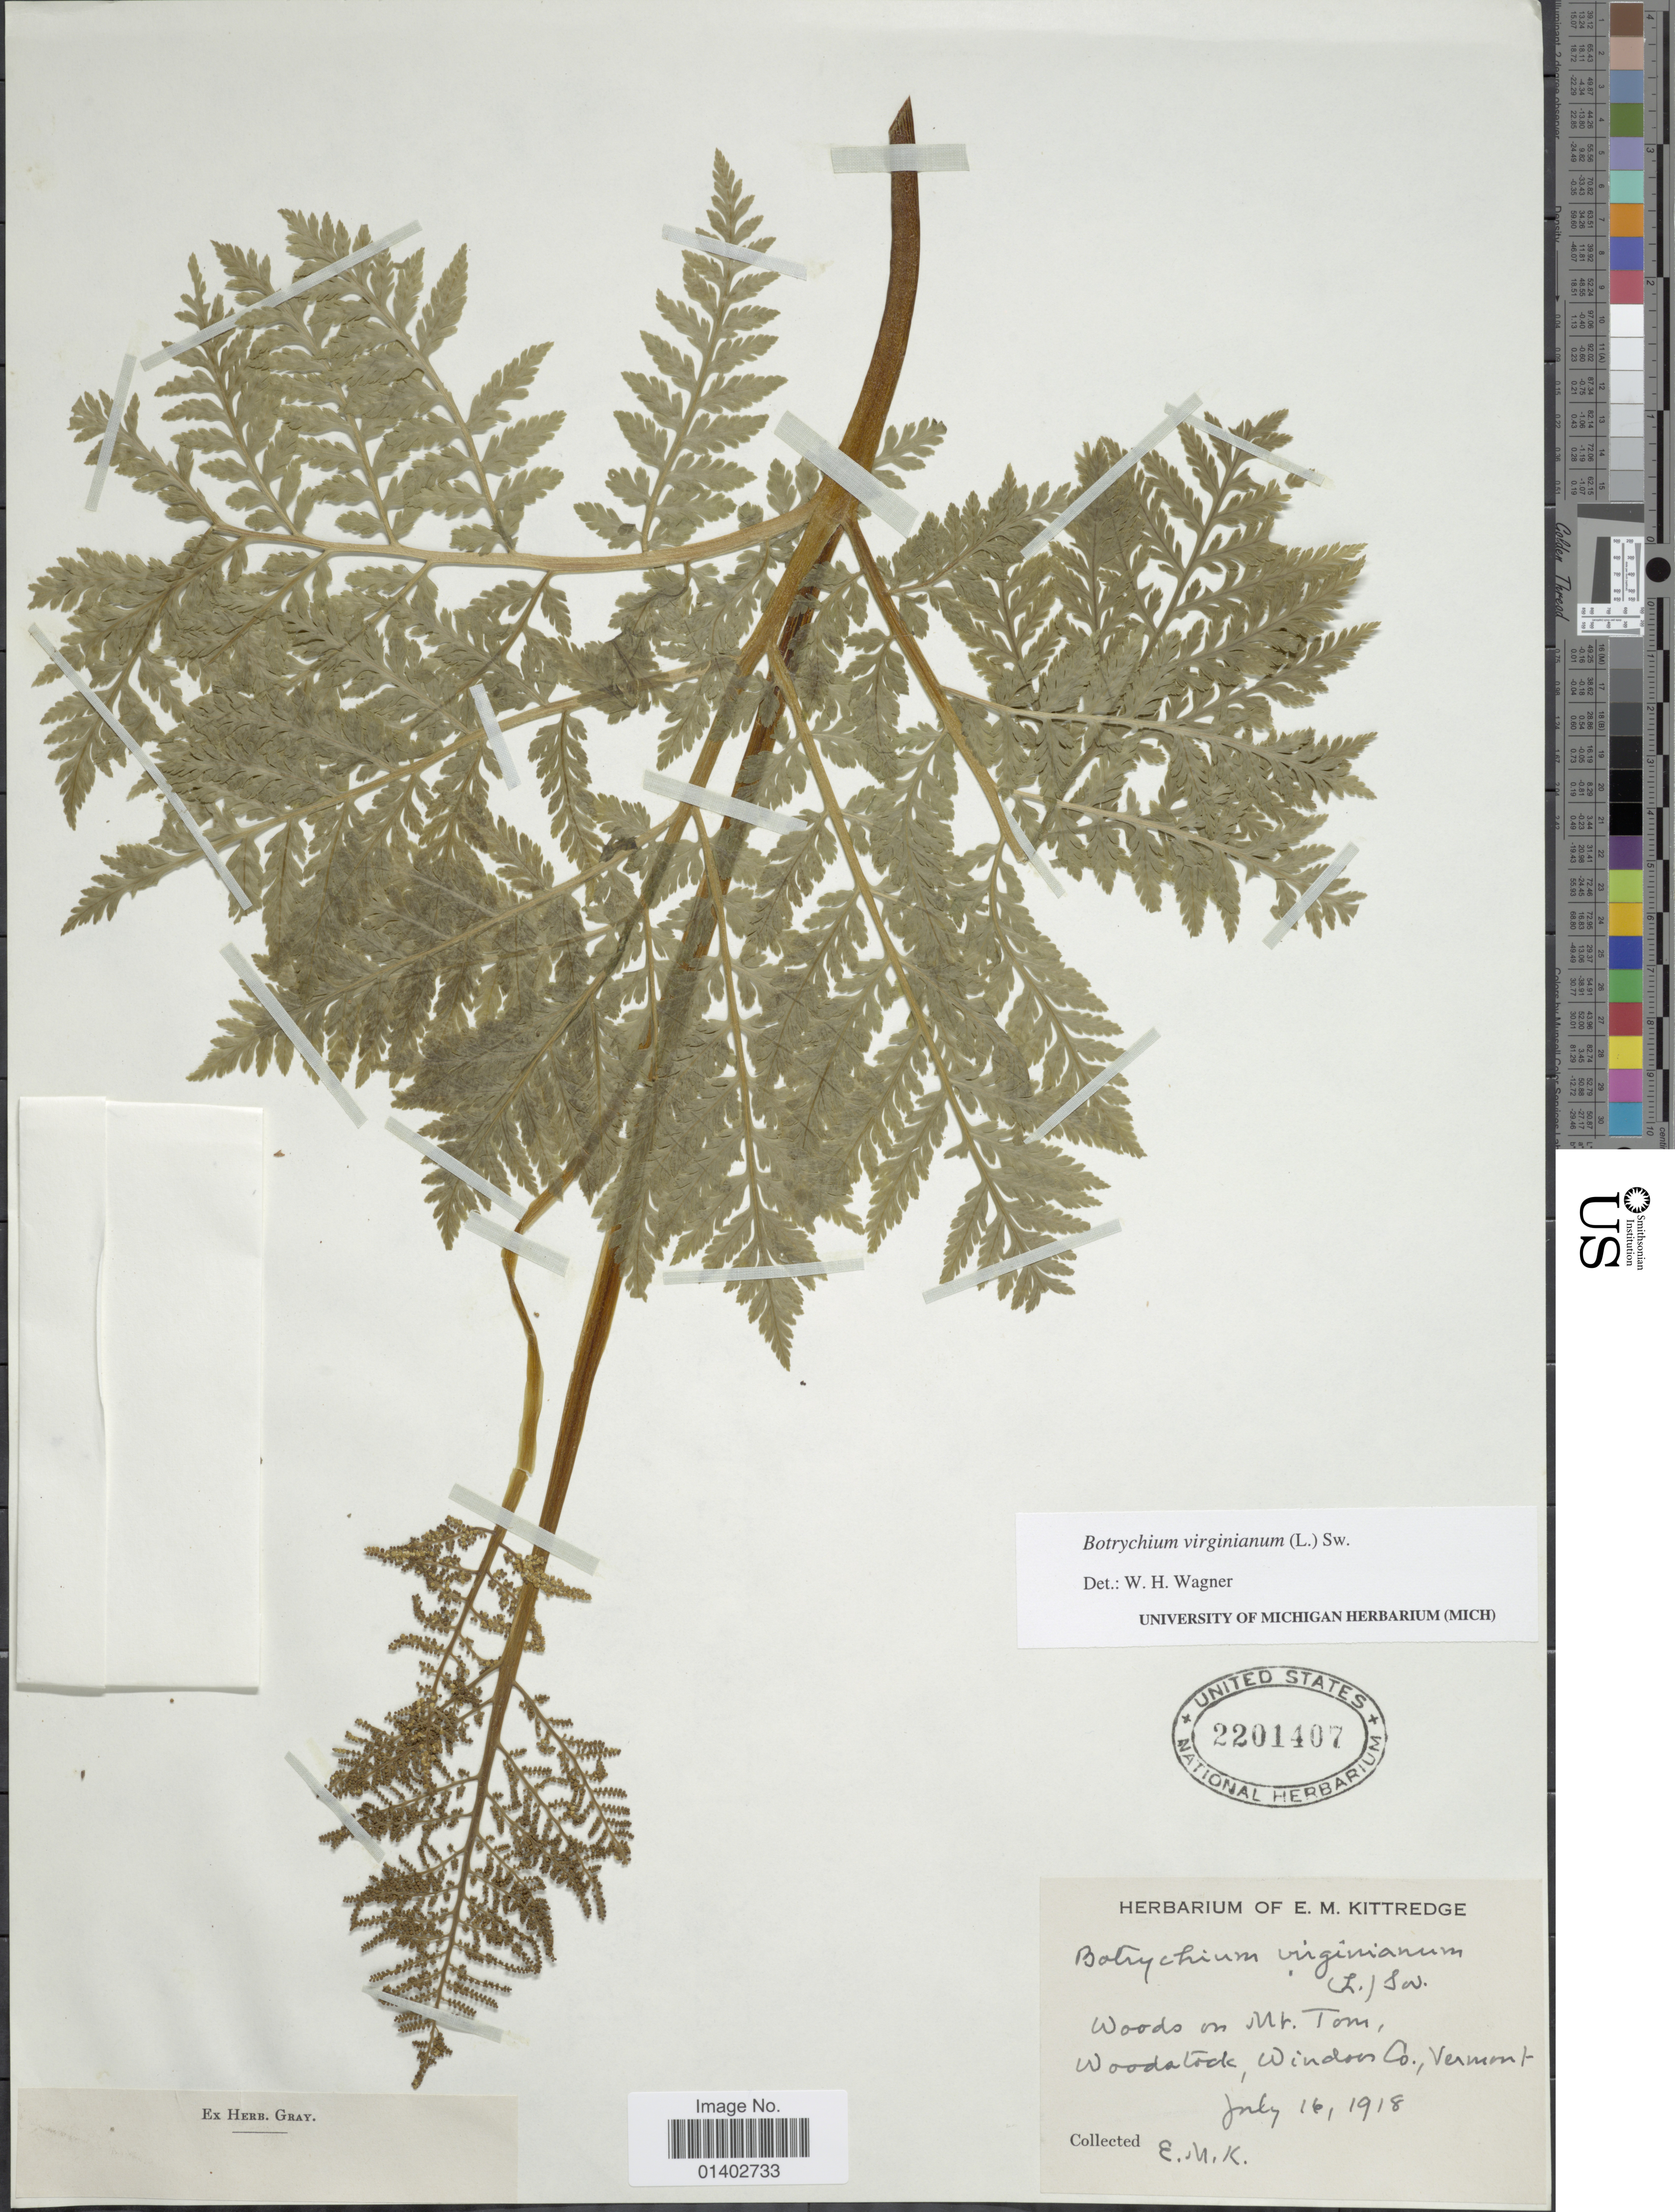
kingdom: Plantae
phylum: Tracheophyta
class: Polypodiopsida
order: Ophioglossales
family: Ophioglossaceae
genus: Botrychium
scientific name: Botrychium virginianum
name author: (L.) Sw.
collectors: E. Kittridge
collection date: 1918-07-16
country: United States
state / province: Vermont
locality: Woods on Mt Tom, Woodstock, Windsor Co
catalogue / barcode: US 2201407